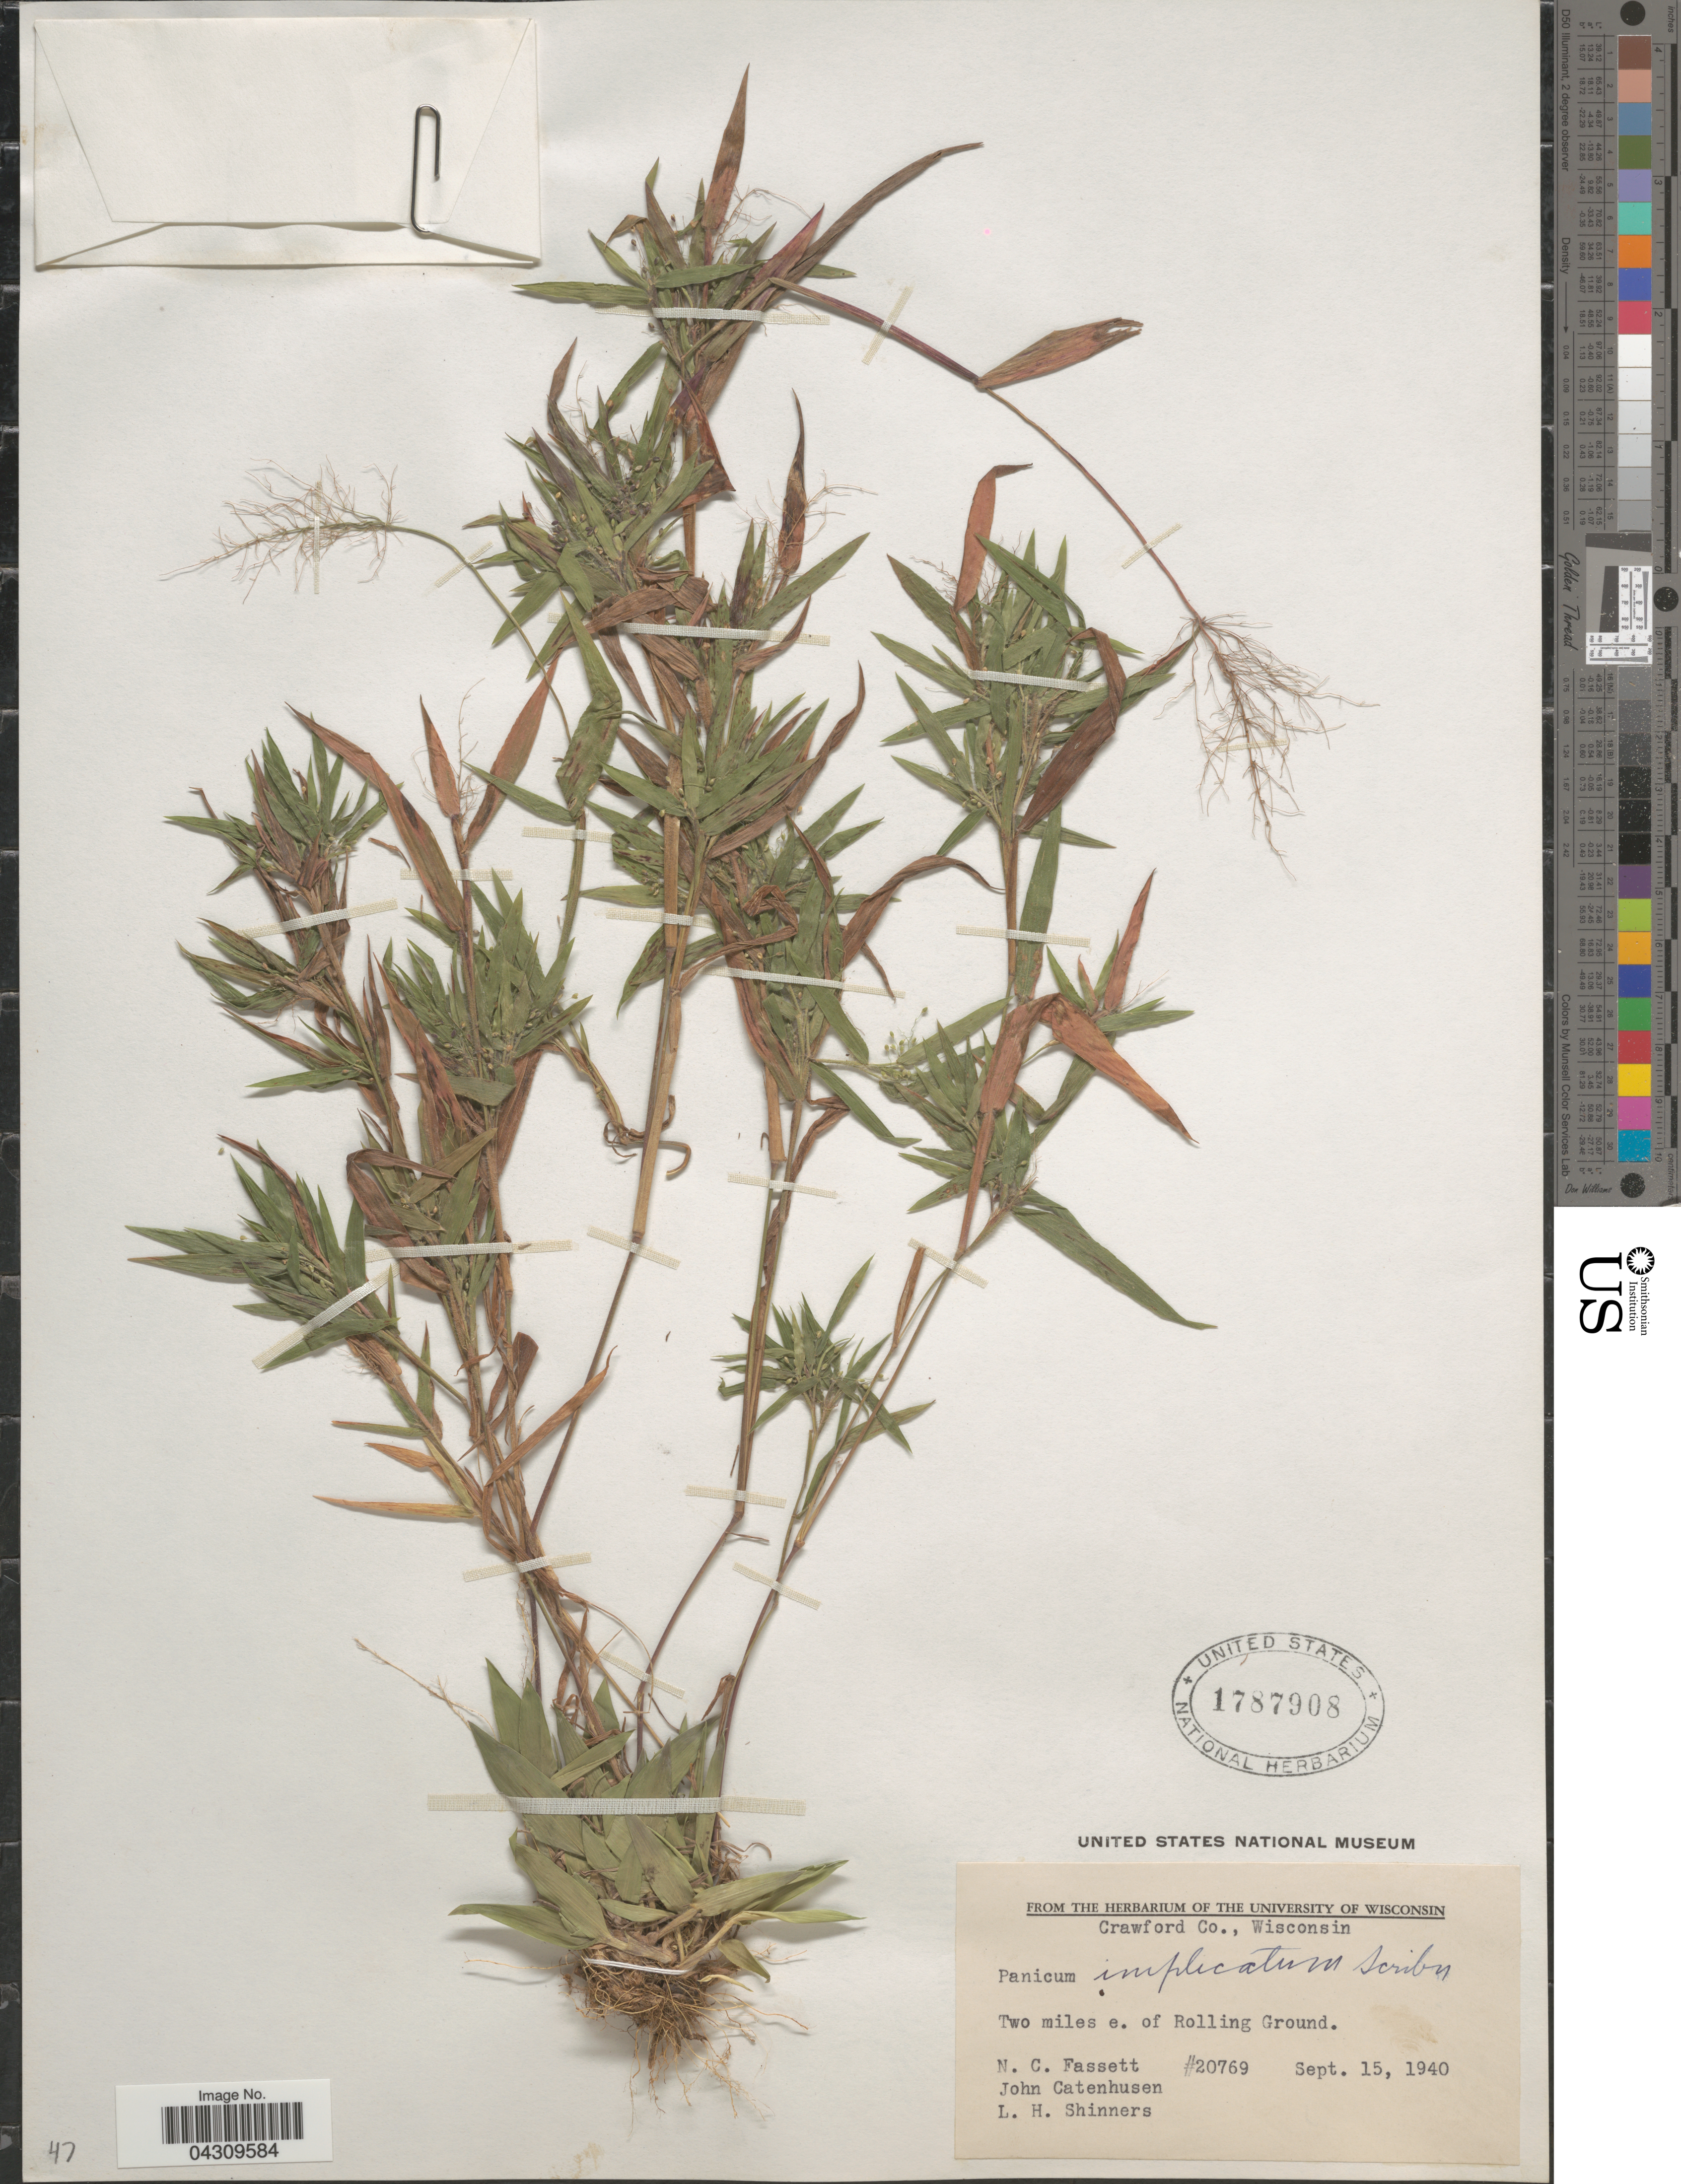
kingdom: Plantae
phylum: Tracheophyta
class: Liliopsida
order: Poales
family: Poaceae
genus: Dichanthelium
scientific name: Dichanthelium acuminatum var. acuminatum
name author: (Sw.) Gould & C.A. Clark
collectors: N. C. Fassett, J. Catenhusen & L. H. Shinners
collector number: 20769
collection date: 1940-09-15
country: United States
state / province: Wisconsin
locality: Crawford Co. Two miles e. of Rolling Ground.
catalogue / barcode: US 1787908